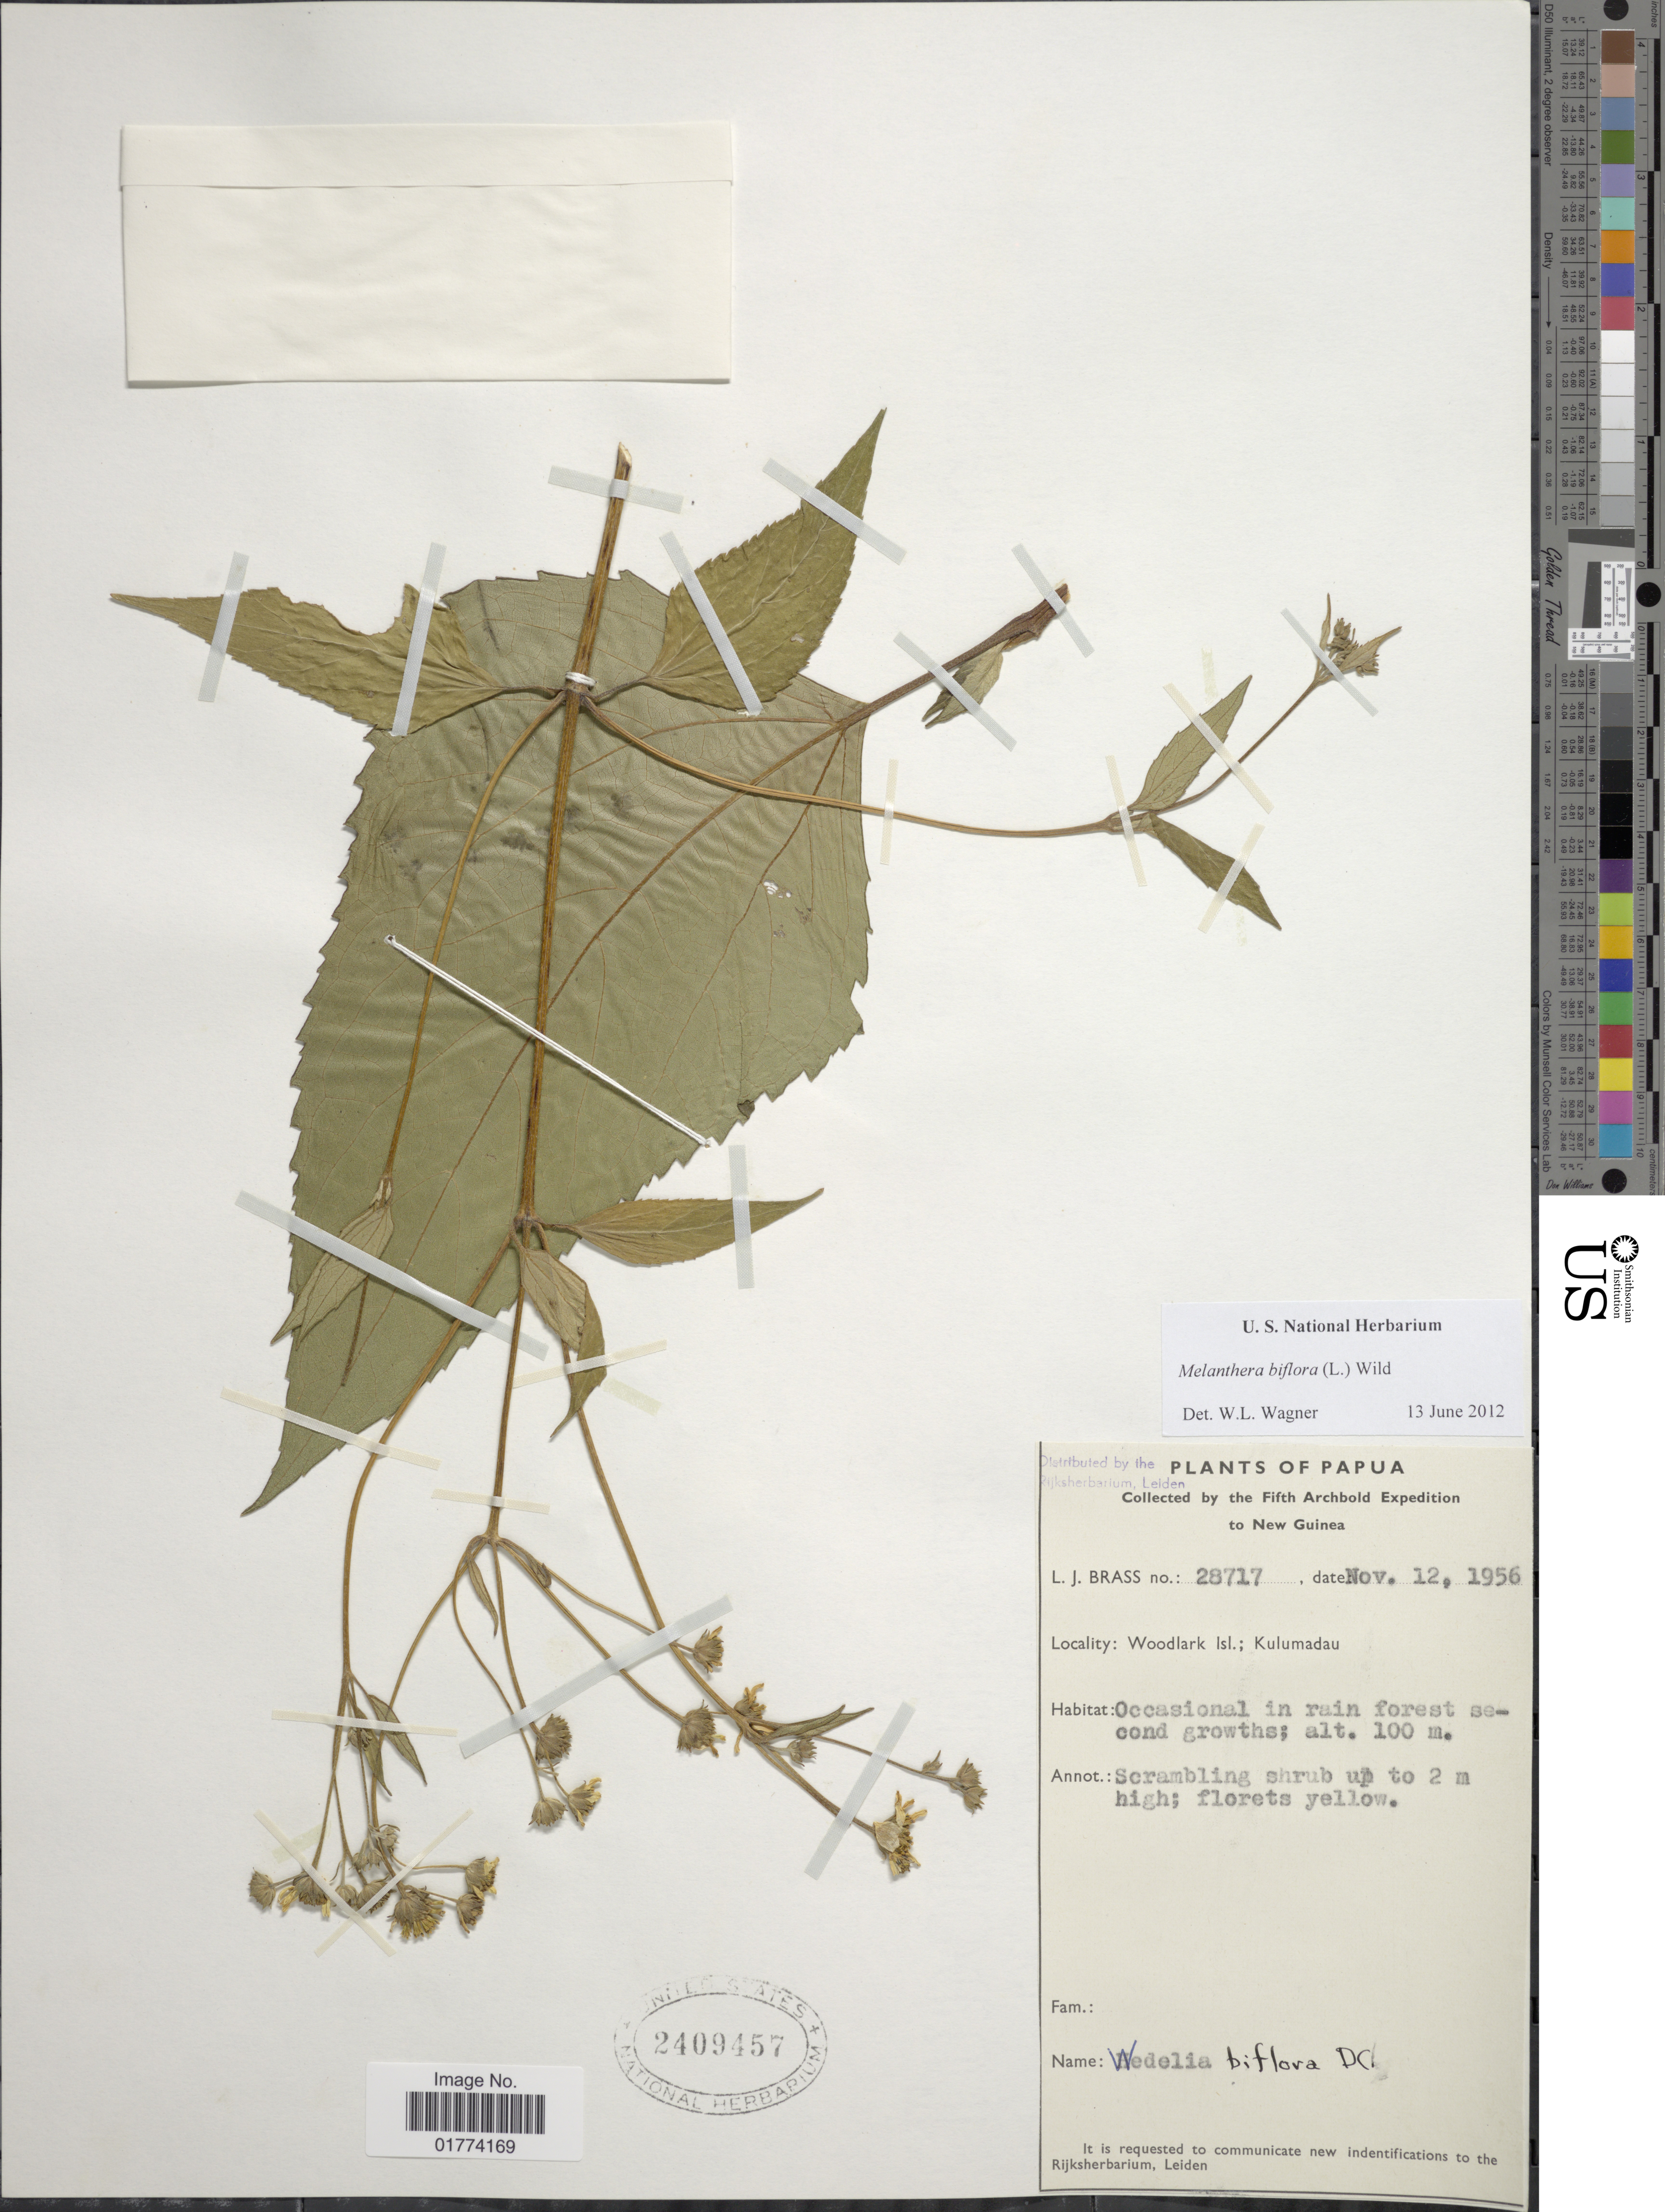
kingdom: Plantae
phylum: Tracheophyta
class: Magnoliopsida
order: Asterales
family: Asteraceae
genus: Wollastonia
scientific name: Wollastonia biflora var. biflora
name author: (L.) DC.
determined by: Wagner, W. L., (BOT), Smithsonian Institution - National Museum of Natural History (UNITED STATES)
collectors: L. J. Brass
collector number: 28717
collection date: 1956-11-12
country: Papua New Guinea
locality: Woodlark Isl.; Kulumadau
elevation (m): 100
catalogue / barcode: US 2409457